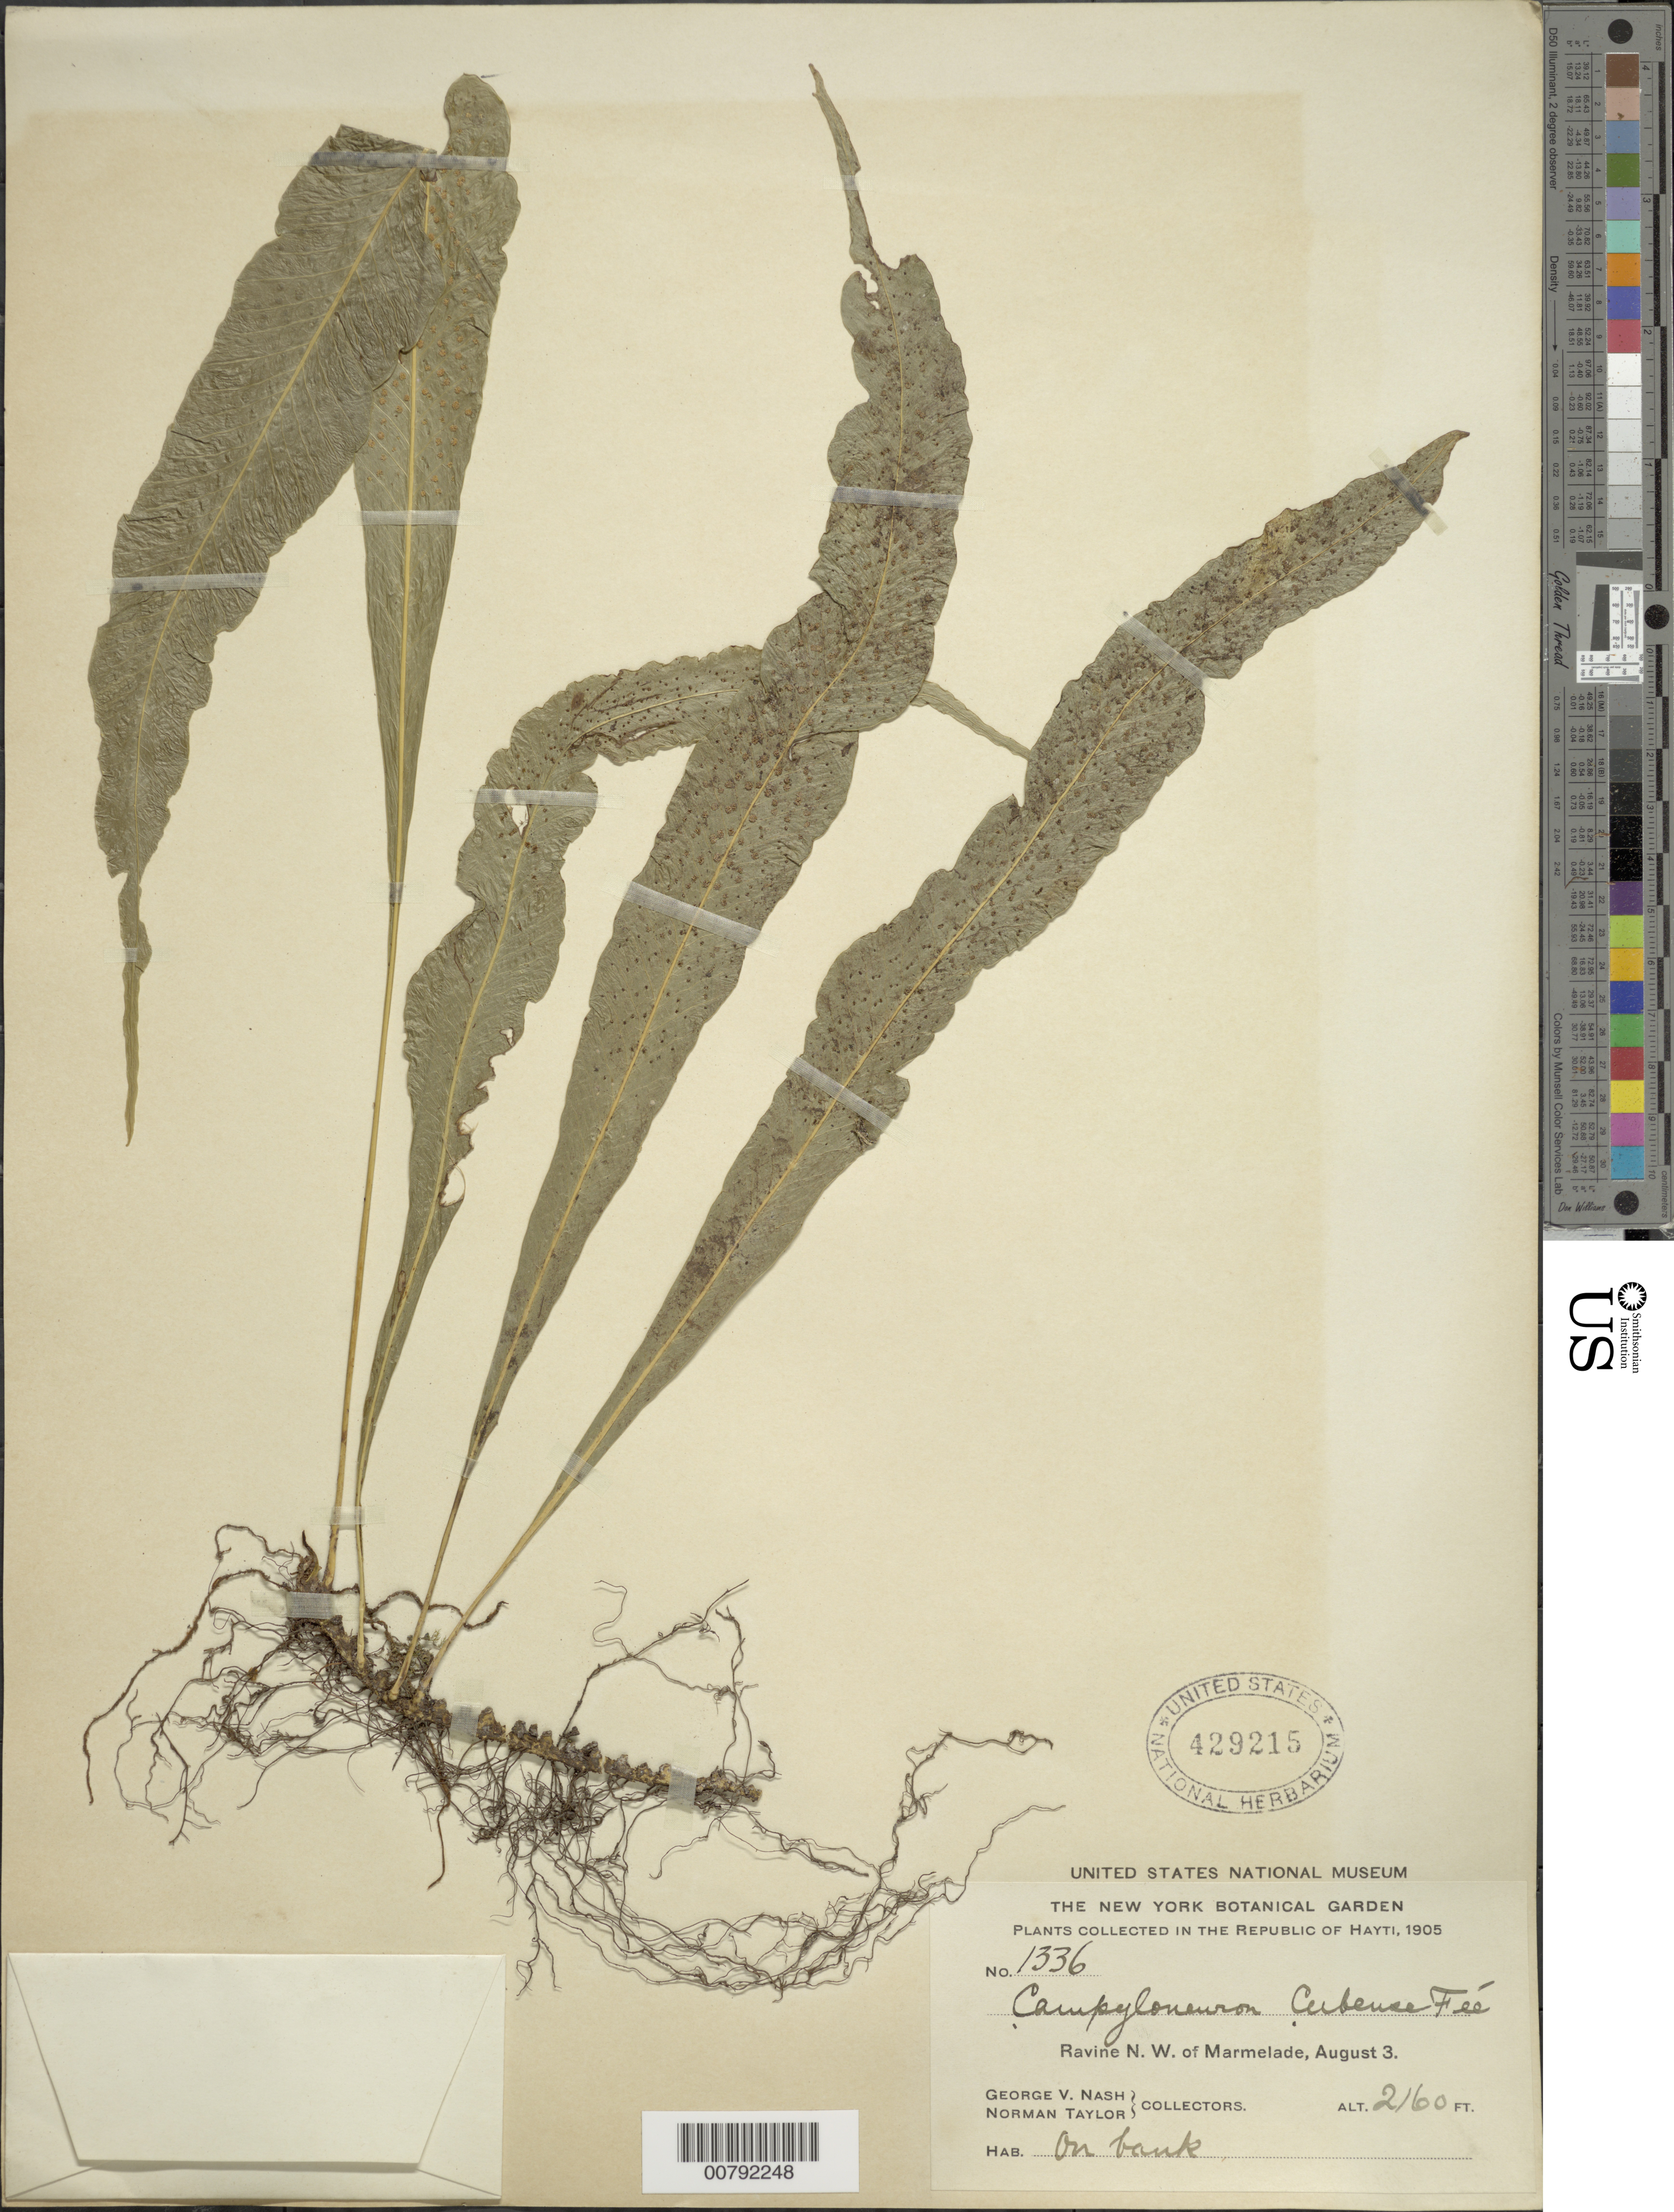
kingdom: Plantae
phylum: Tracheophyta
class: Polypodiopsida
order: Polypodiales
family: Polypodiaceae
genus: Campyloneurum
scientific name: Campyloneurum vexatum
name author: Ching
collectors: G. V. Nash & N. Taylor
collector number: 1336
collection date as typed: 03 Aug 1905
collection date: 1905-08-03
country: Haiti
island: Hispaniola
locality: Marmelade, NW of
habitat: Ravine, on bank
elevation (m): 658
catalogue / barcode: US 429215